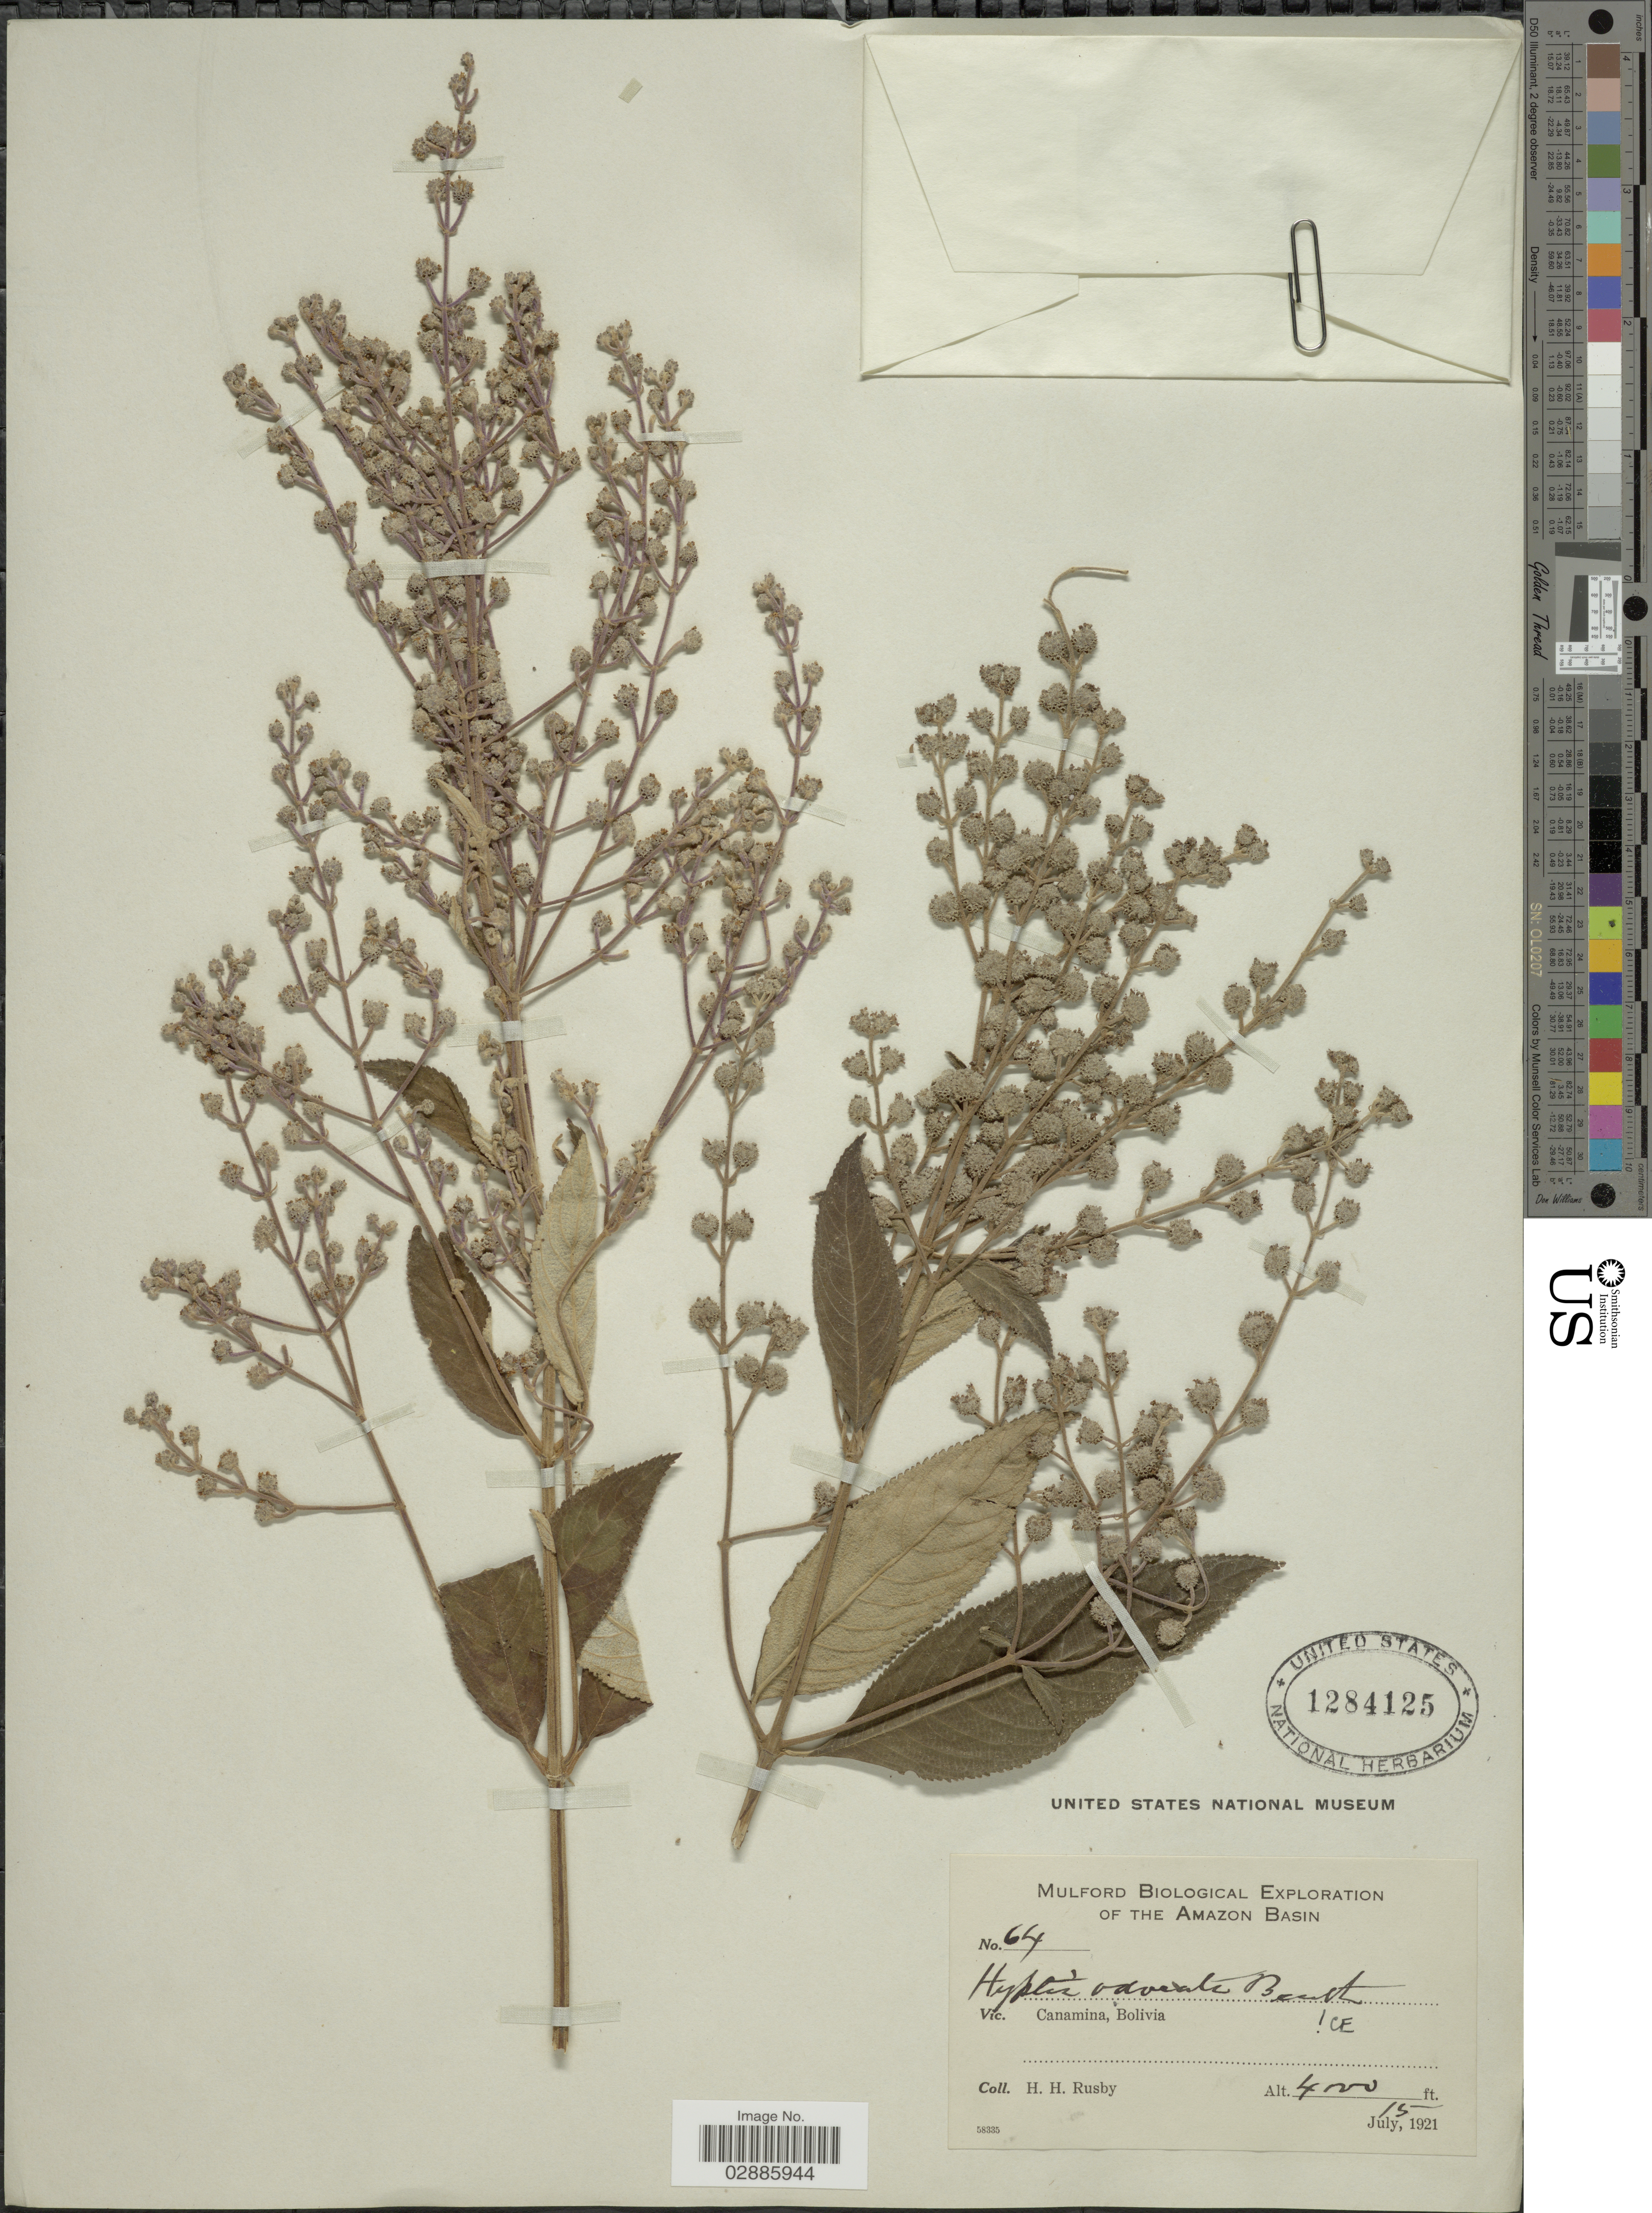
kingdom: Plantae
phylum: Tracheophyta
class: Magnoliopsida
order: Lamiales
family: Lamiaceae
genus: Hyptis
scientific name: Hyptis odorata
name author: Benth.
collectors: H. H. Rusby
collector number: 64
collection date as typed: July 15, 1921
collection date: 1921-07-15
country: Bolivia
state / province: La Paz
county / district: Inquisivi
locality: Cañamina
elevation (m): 1219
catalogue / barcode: US 1284125